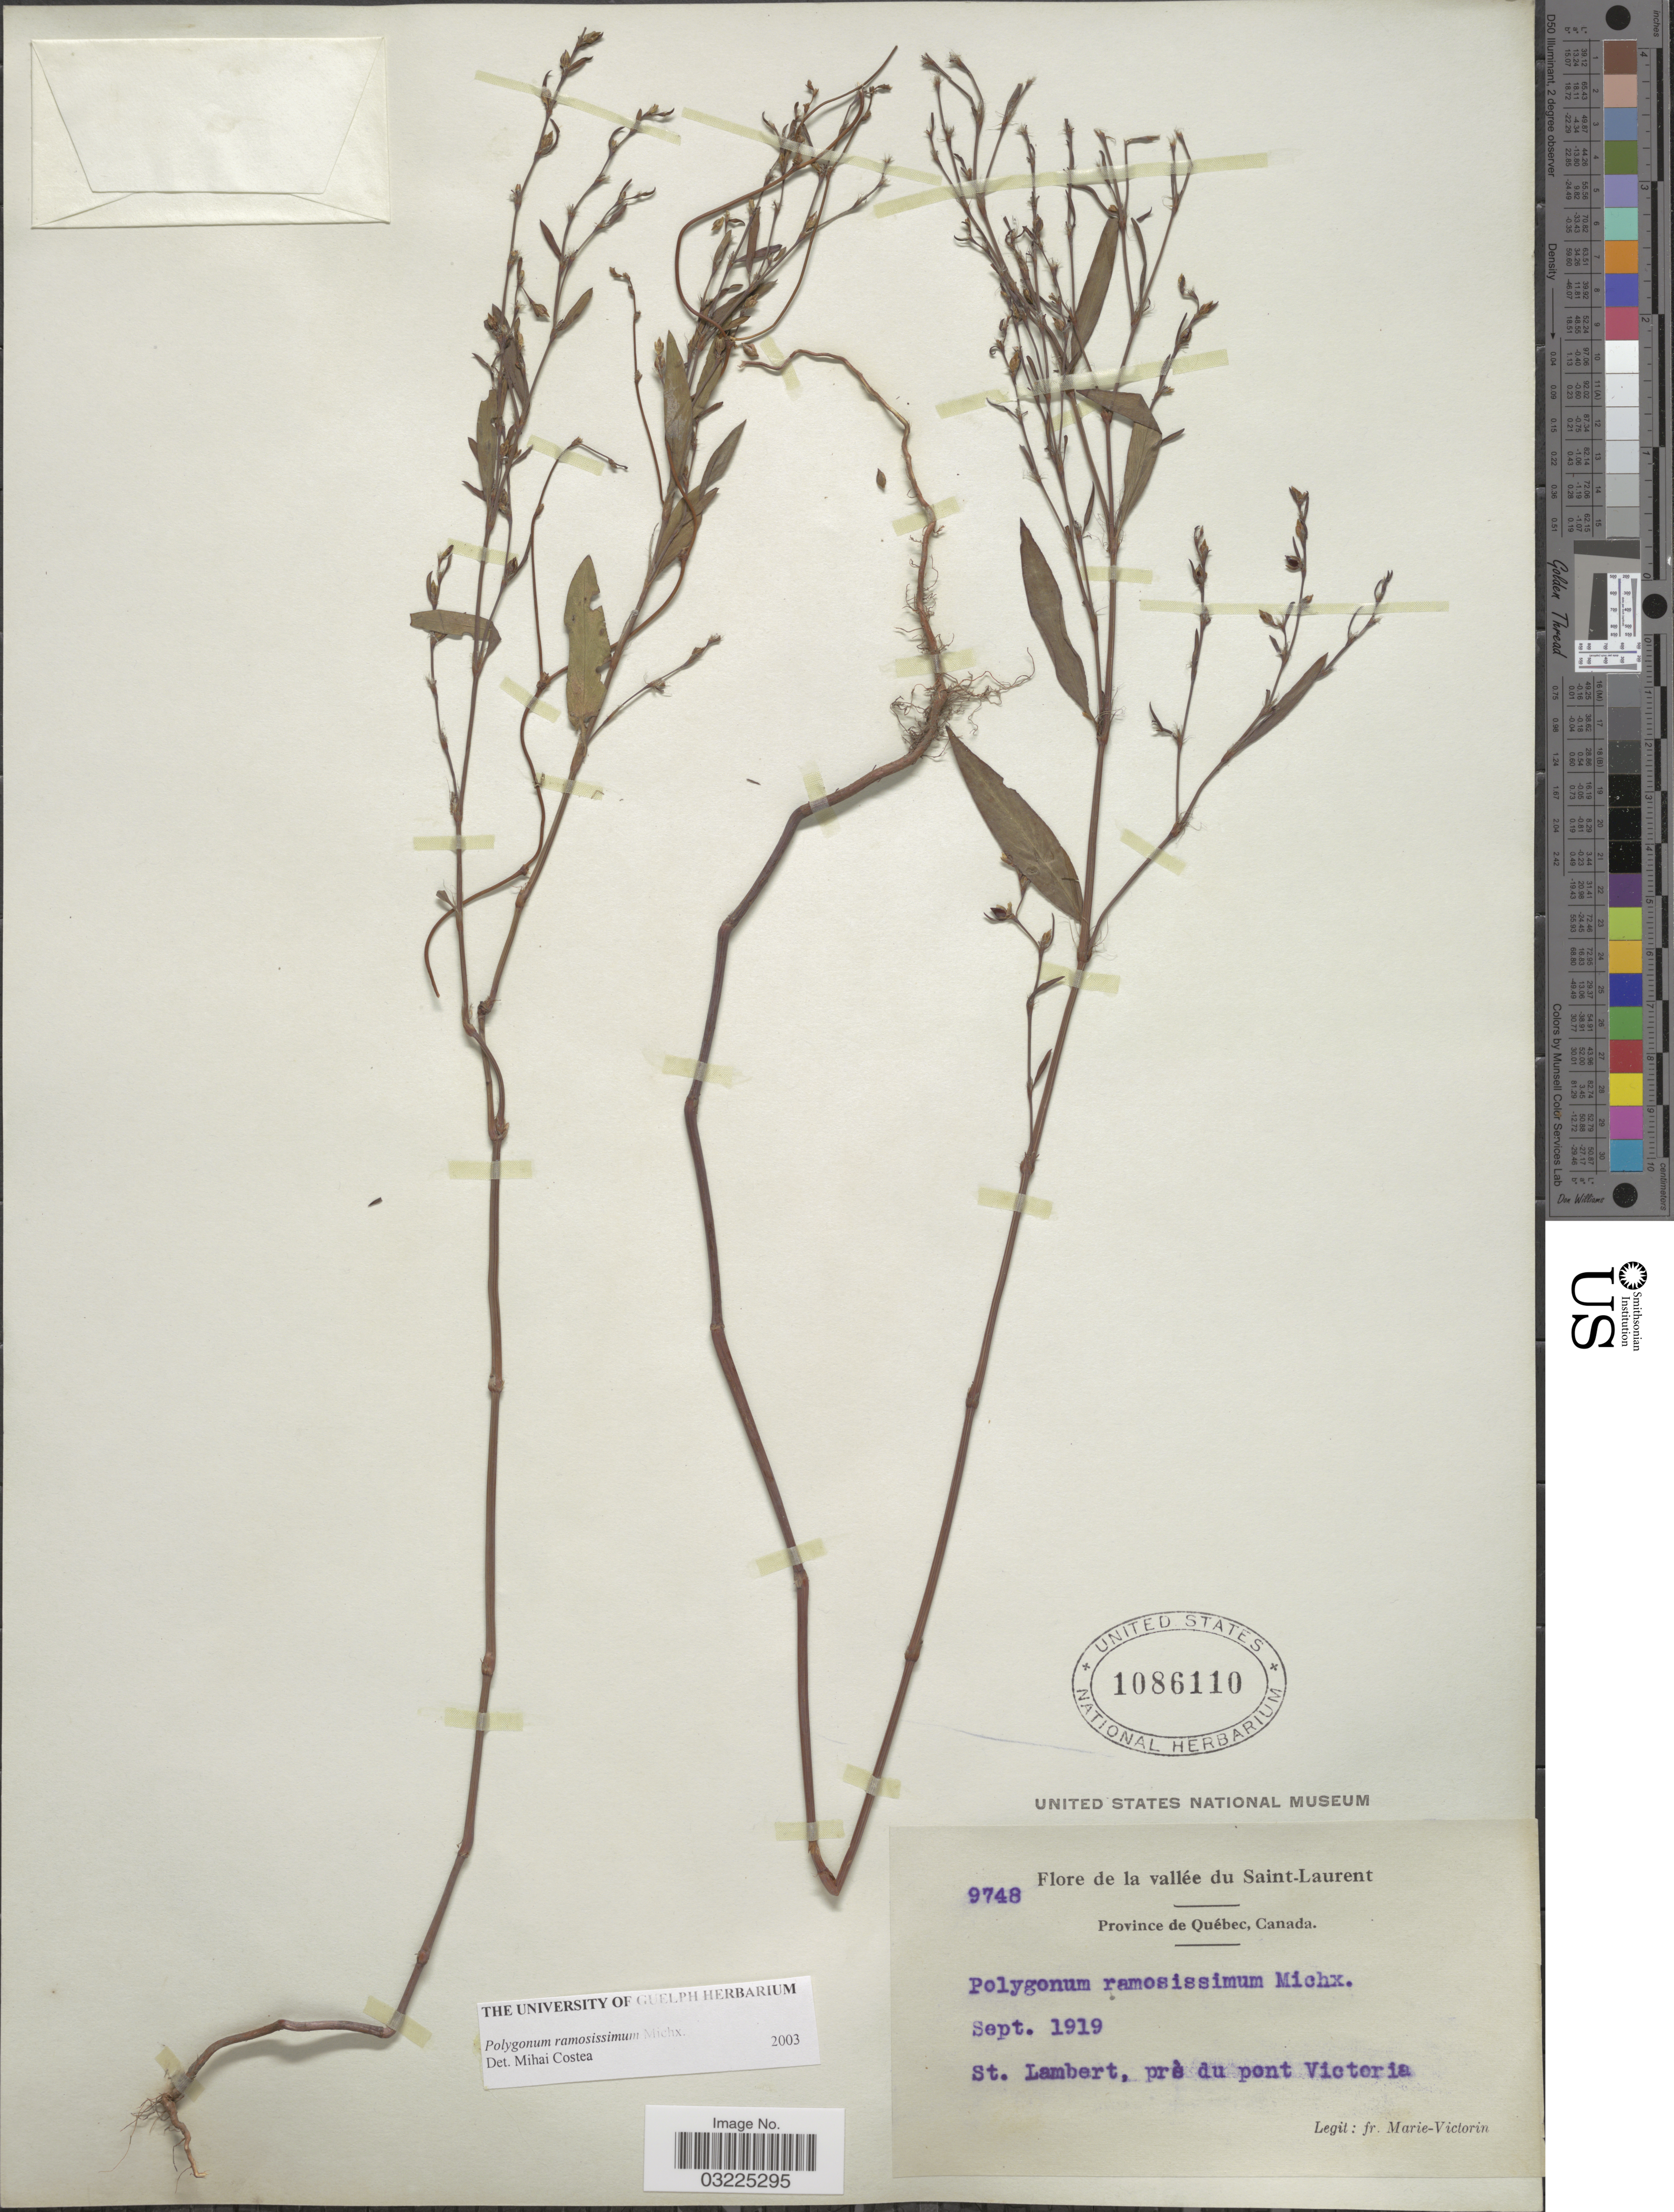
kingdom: Plantae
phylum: Tracheophyta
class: Magnoliopsida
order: Caryophyllales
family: Polygonaceae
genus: Polygonum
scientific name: Polygonum ramosissimum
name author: Michx.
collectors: F. Marie-Victorin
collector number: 9748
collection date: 1919-09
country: Canada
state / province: Quebec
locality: Vallée du Saint-Laurent. St. Lambert, prś du pont Victoria.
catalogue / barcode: US 1086110